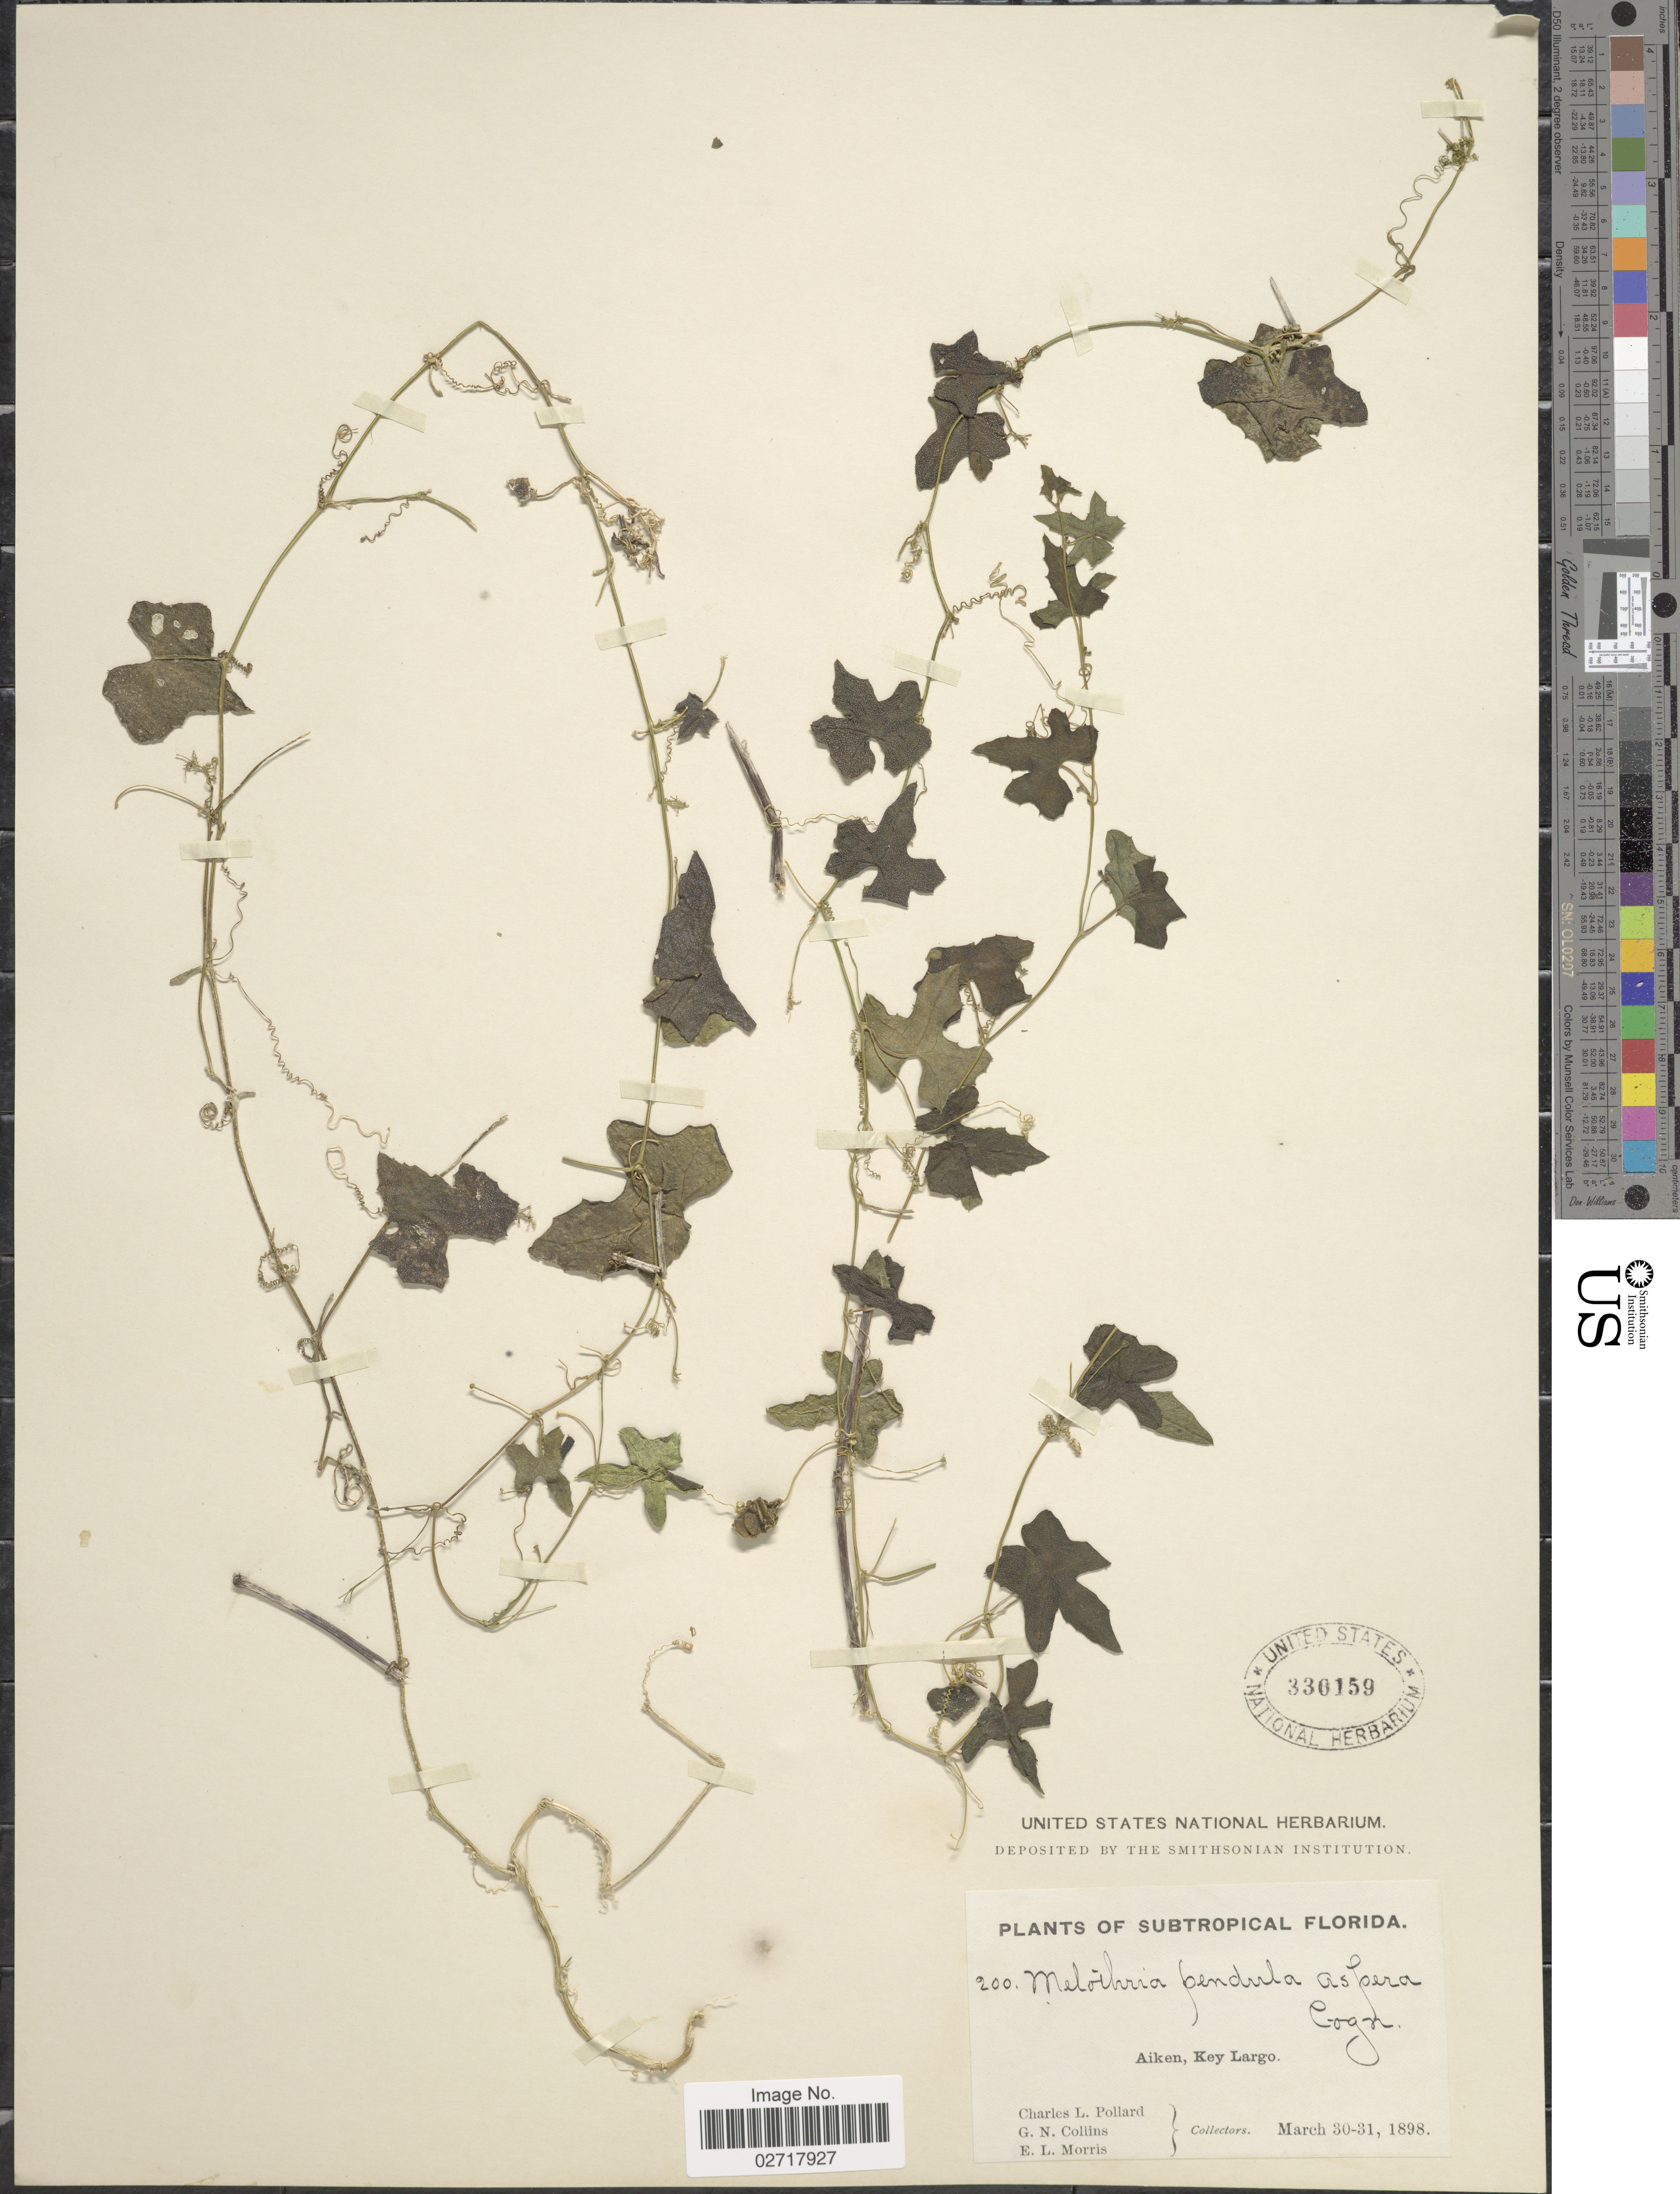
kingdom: Plantae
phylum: Tracheophyta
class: Magnoliopsida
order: Cucurbitales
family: Cucurbitaceae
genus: Melothria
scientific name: Melothria pendula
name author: L.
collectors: C. L. Pollard, G. Collins & E. Morris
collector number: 200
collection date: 1898-03-30/1898-03-31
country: United States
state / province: Florida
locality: Subtropical Florida. Aiken, Key Largo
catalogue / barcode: US 330159